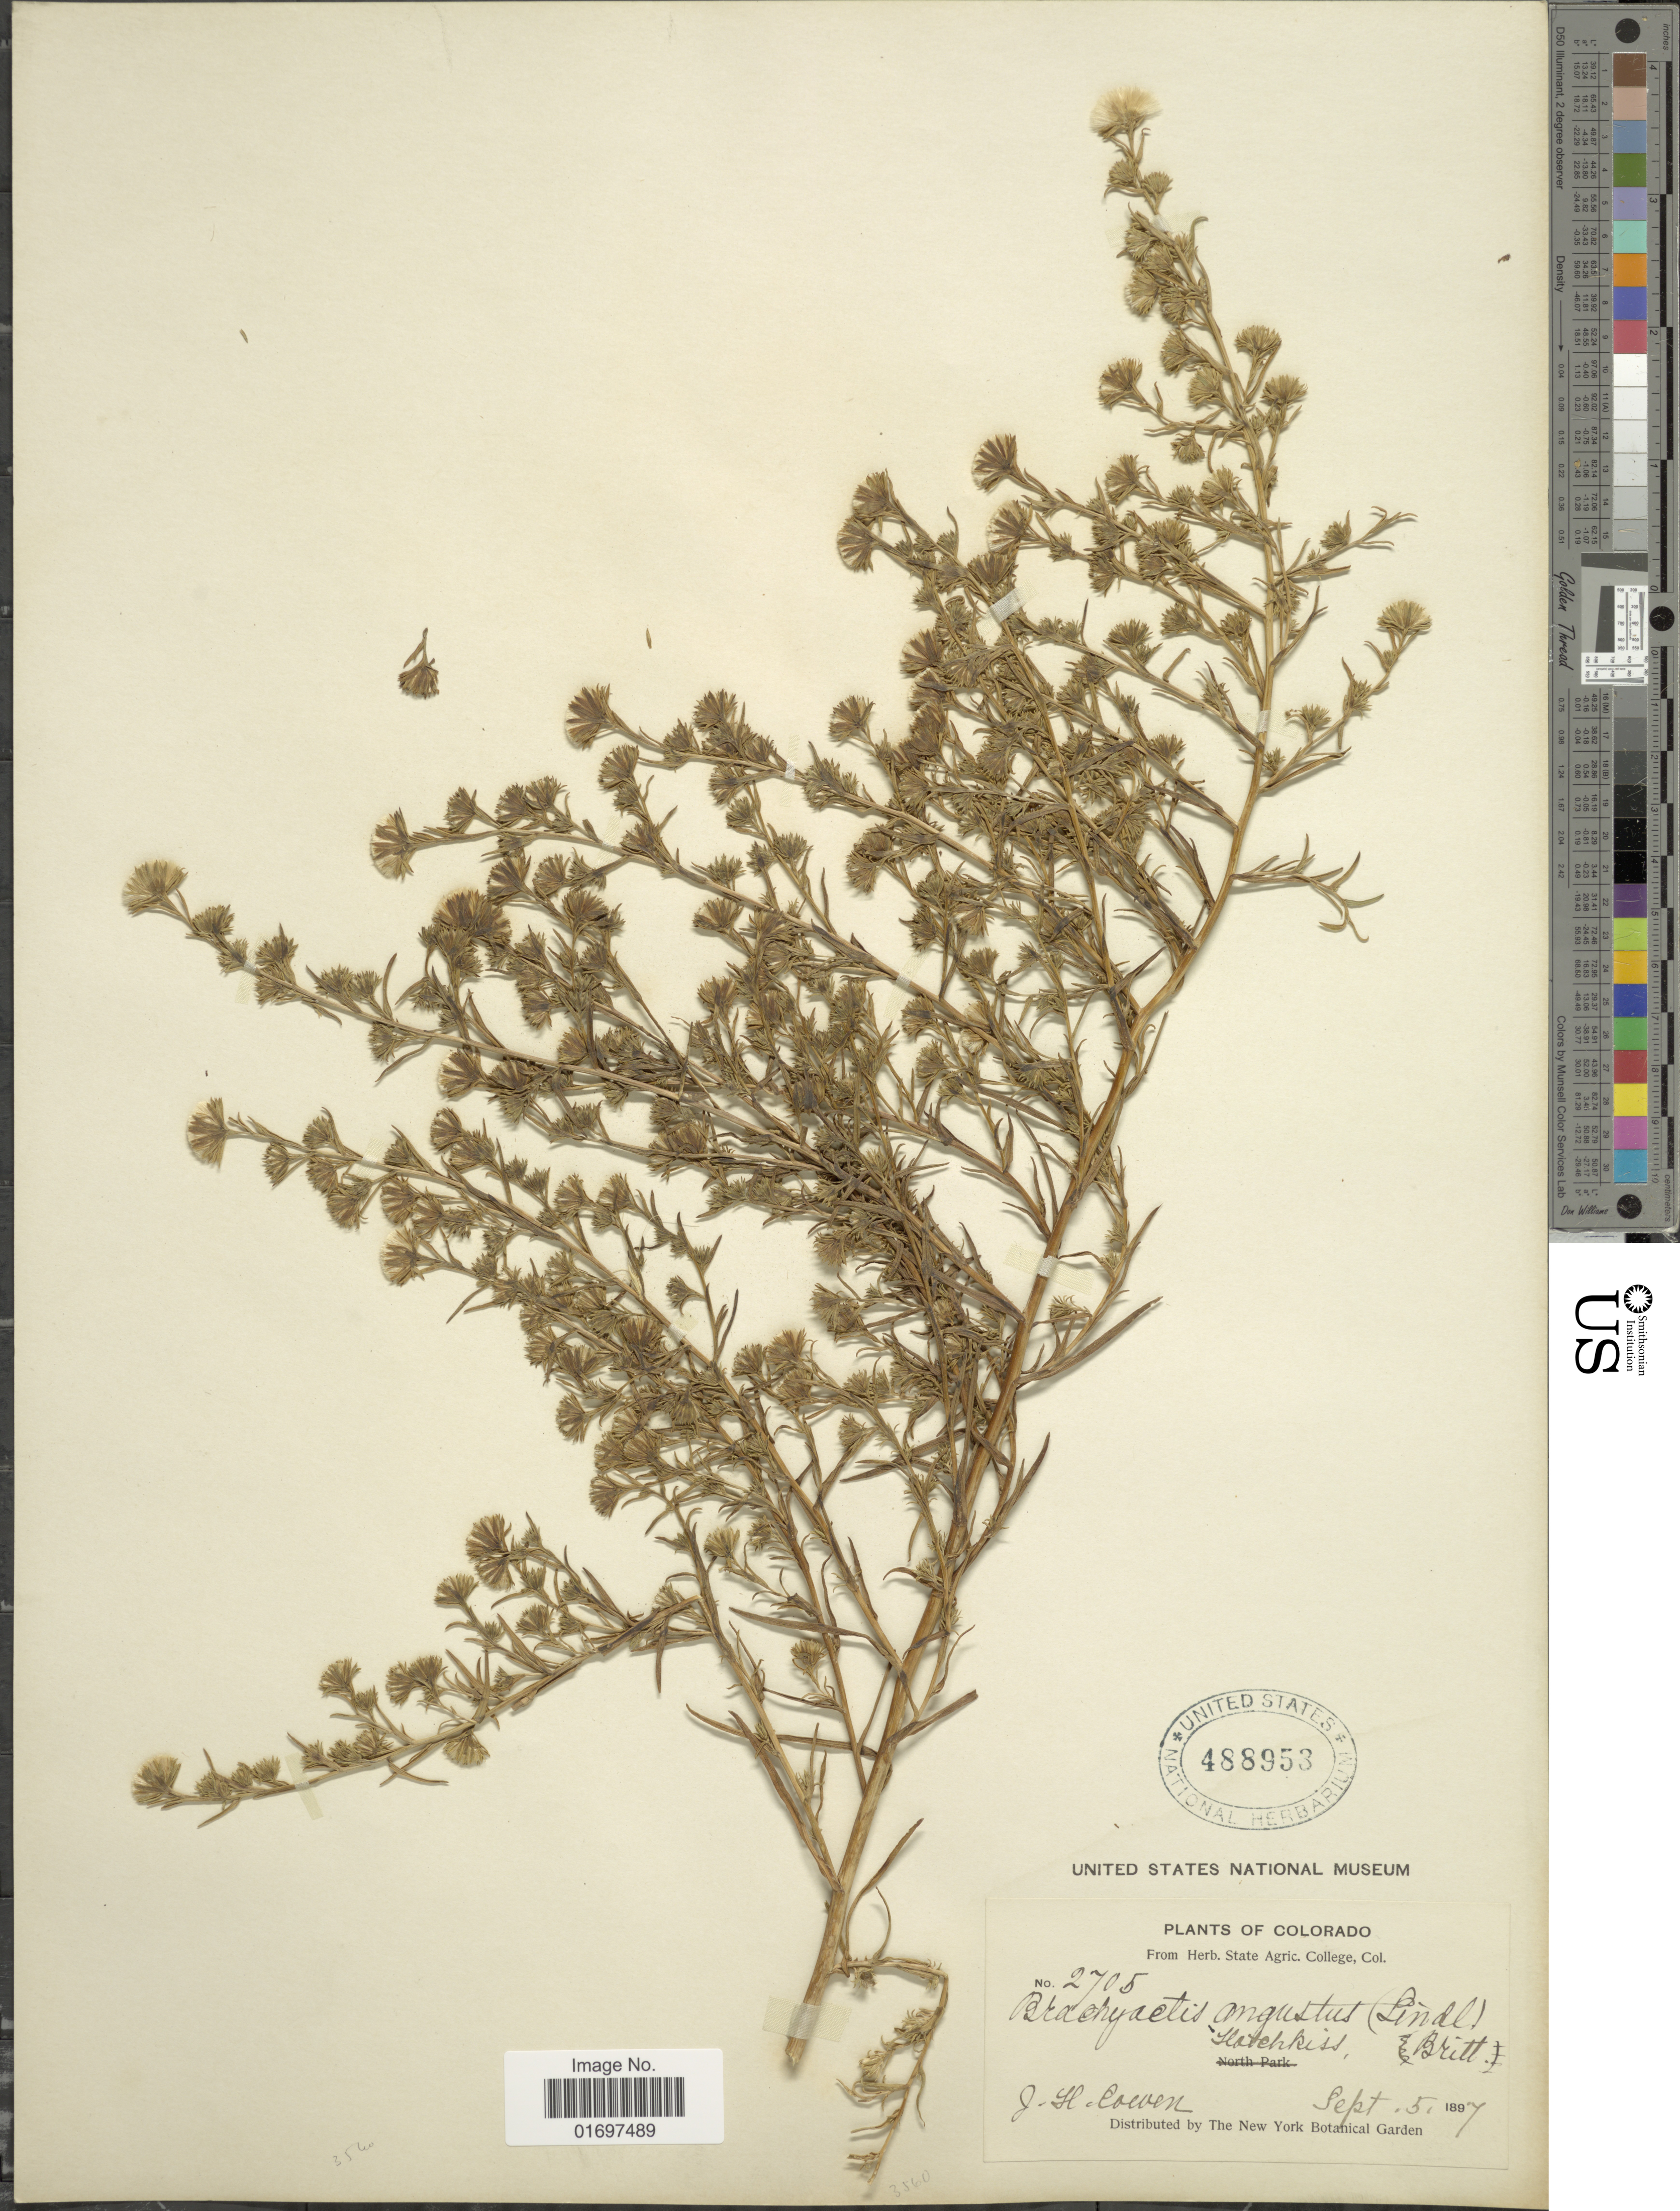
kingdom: Plantae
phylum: Tracheophyta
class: Magnoliopsida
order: Asterales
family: Asteraceae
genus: Symphyotrichum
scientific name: Symphyotrichum ciliatum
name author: (Ledeb.) G.L. Nesom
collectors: J. H. Cowen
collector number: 2705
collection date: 1897-09-05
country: United States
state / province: Colorado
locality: Hatchkiss.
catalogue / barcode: US 488953